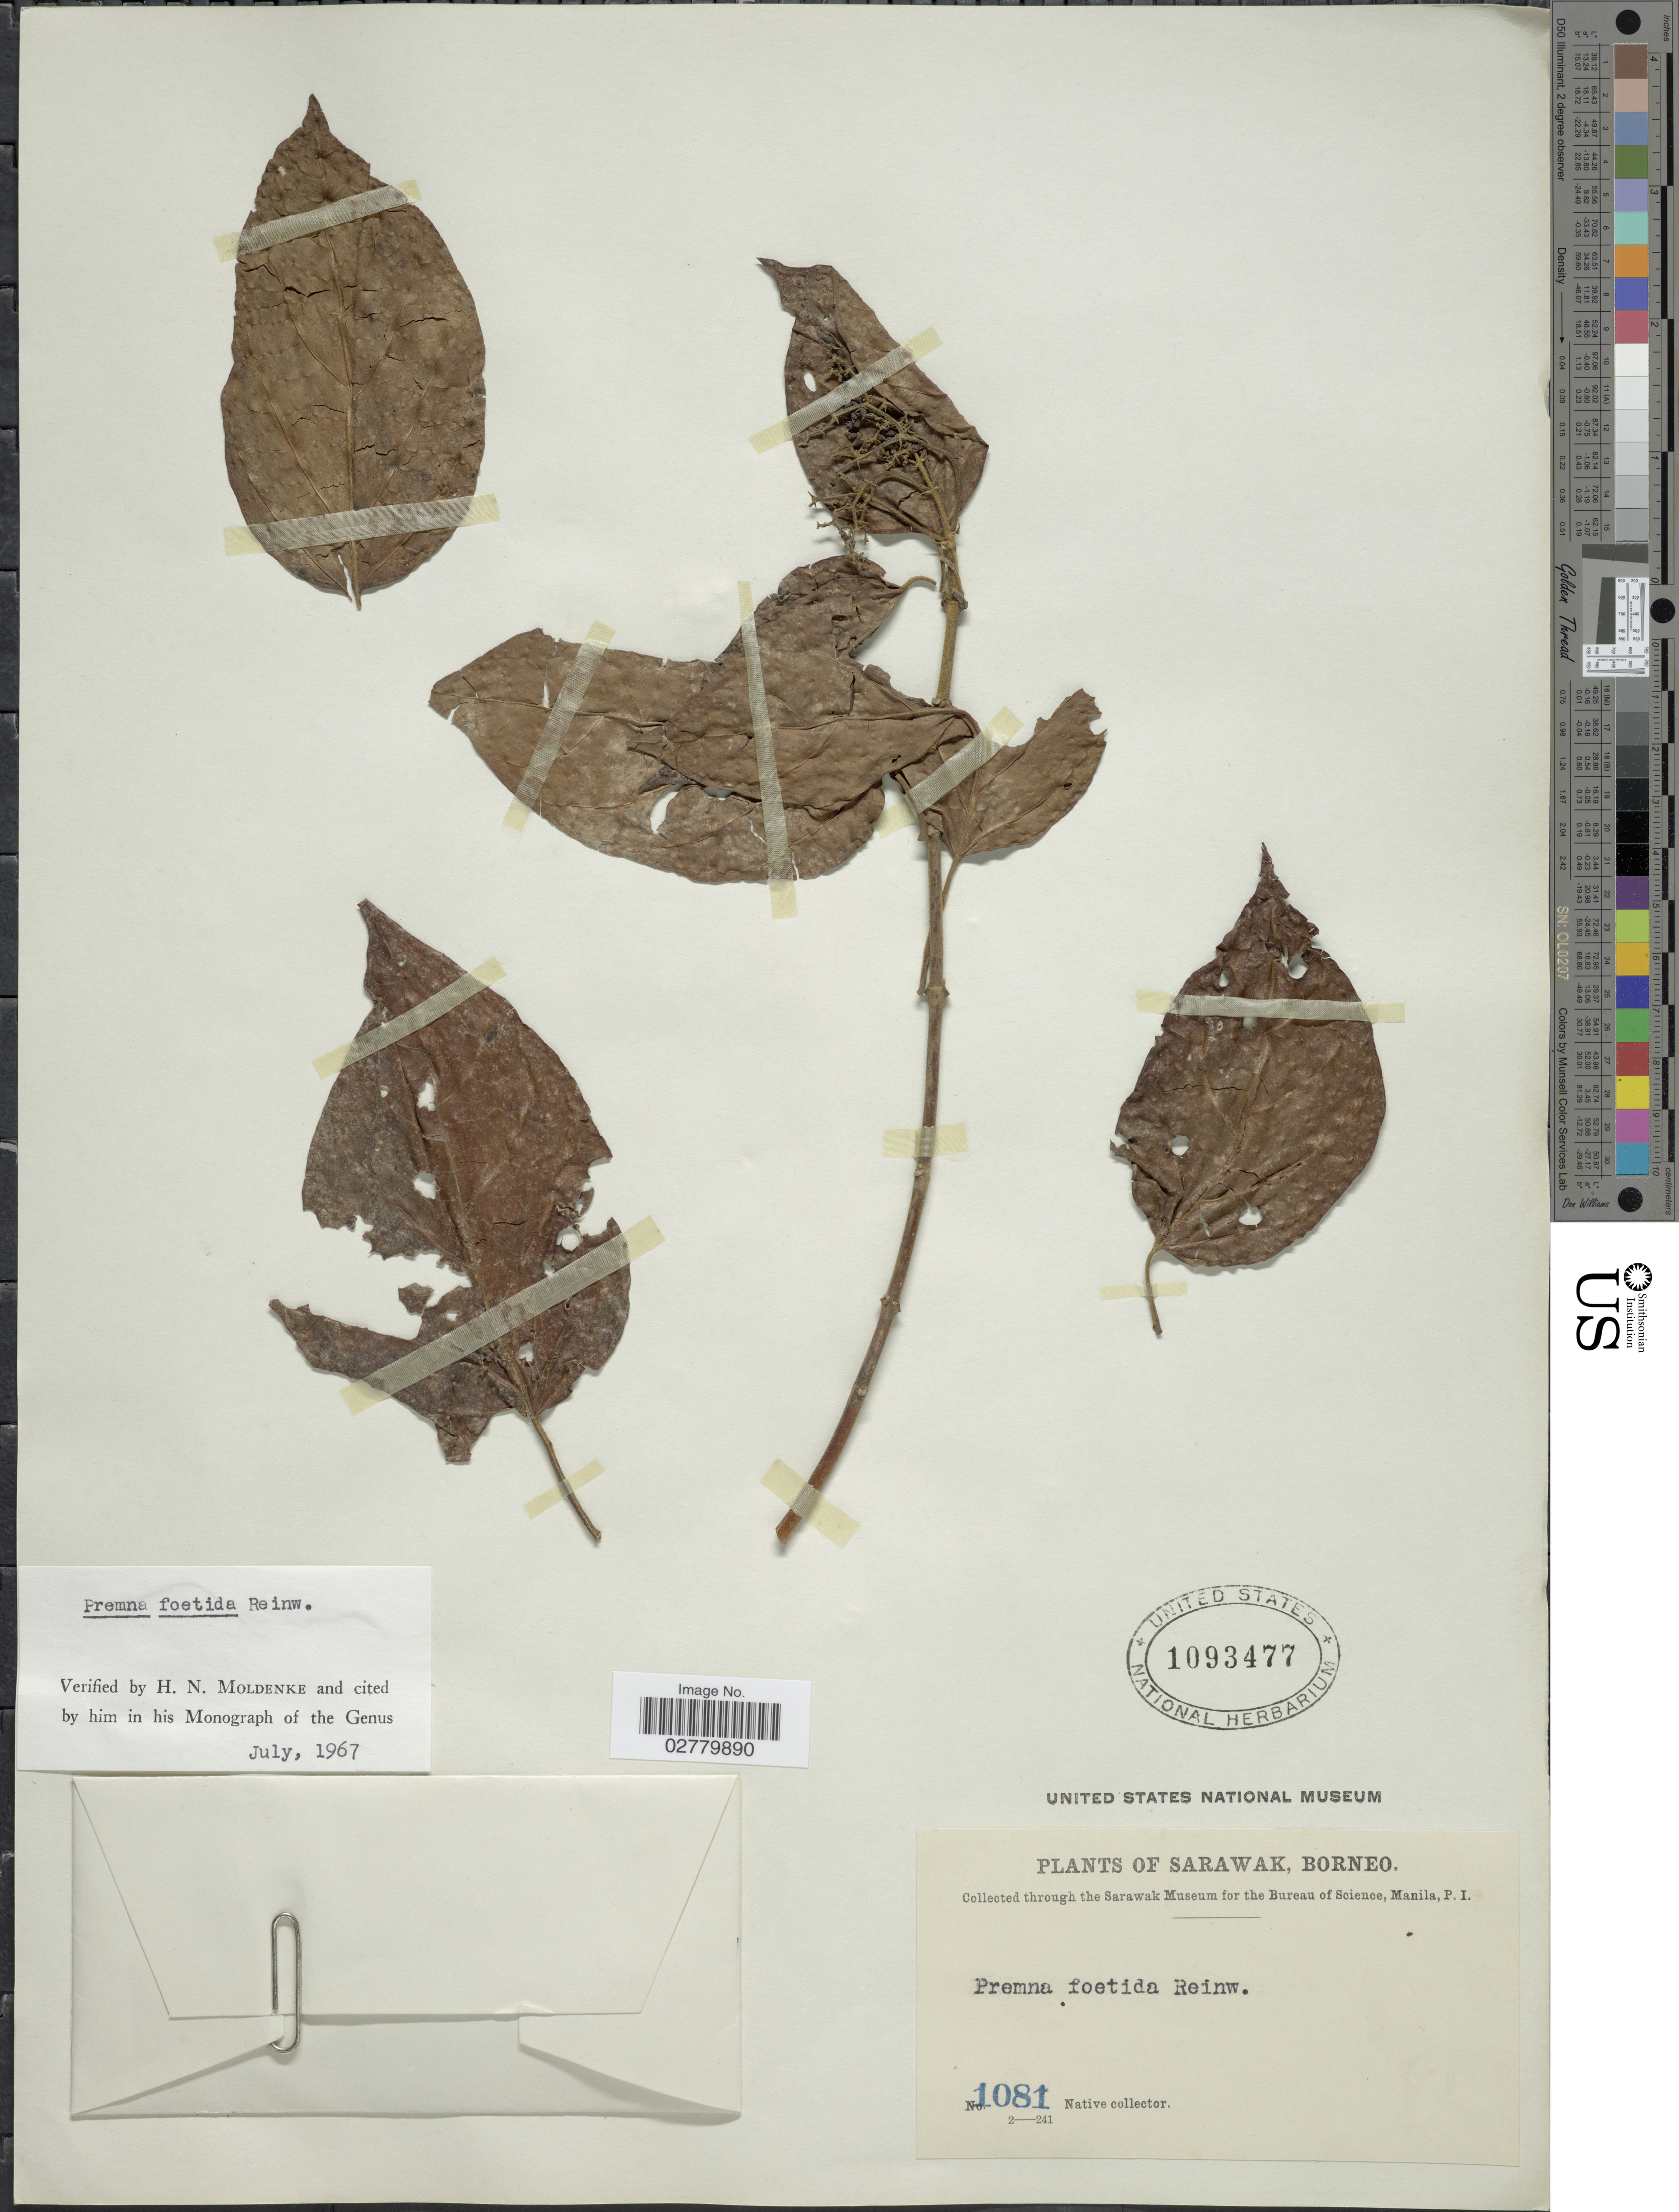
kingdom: Plantae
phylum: Tracheophyta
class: Magnoliopsida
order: Lamiales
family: Lamiaceae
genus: Premna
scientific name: Premna foetida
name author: Reinw. ex Blume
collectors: Native collector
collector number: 1081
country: Malaysia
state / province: Sarawak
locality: Borneo.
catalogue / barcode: US 1093477